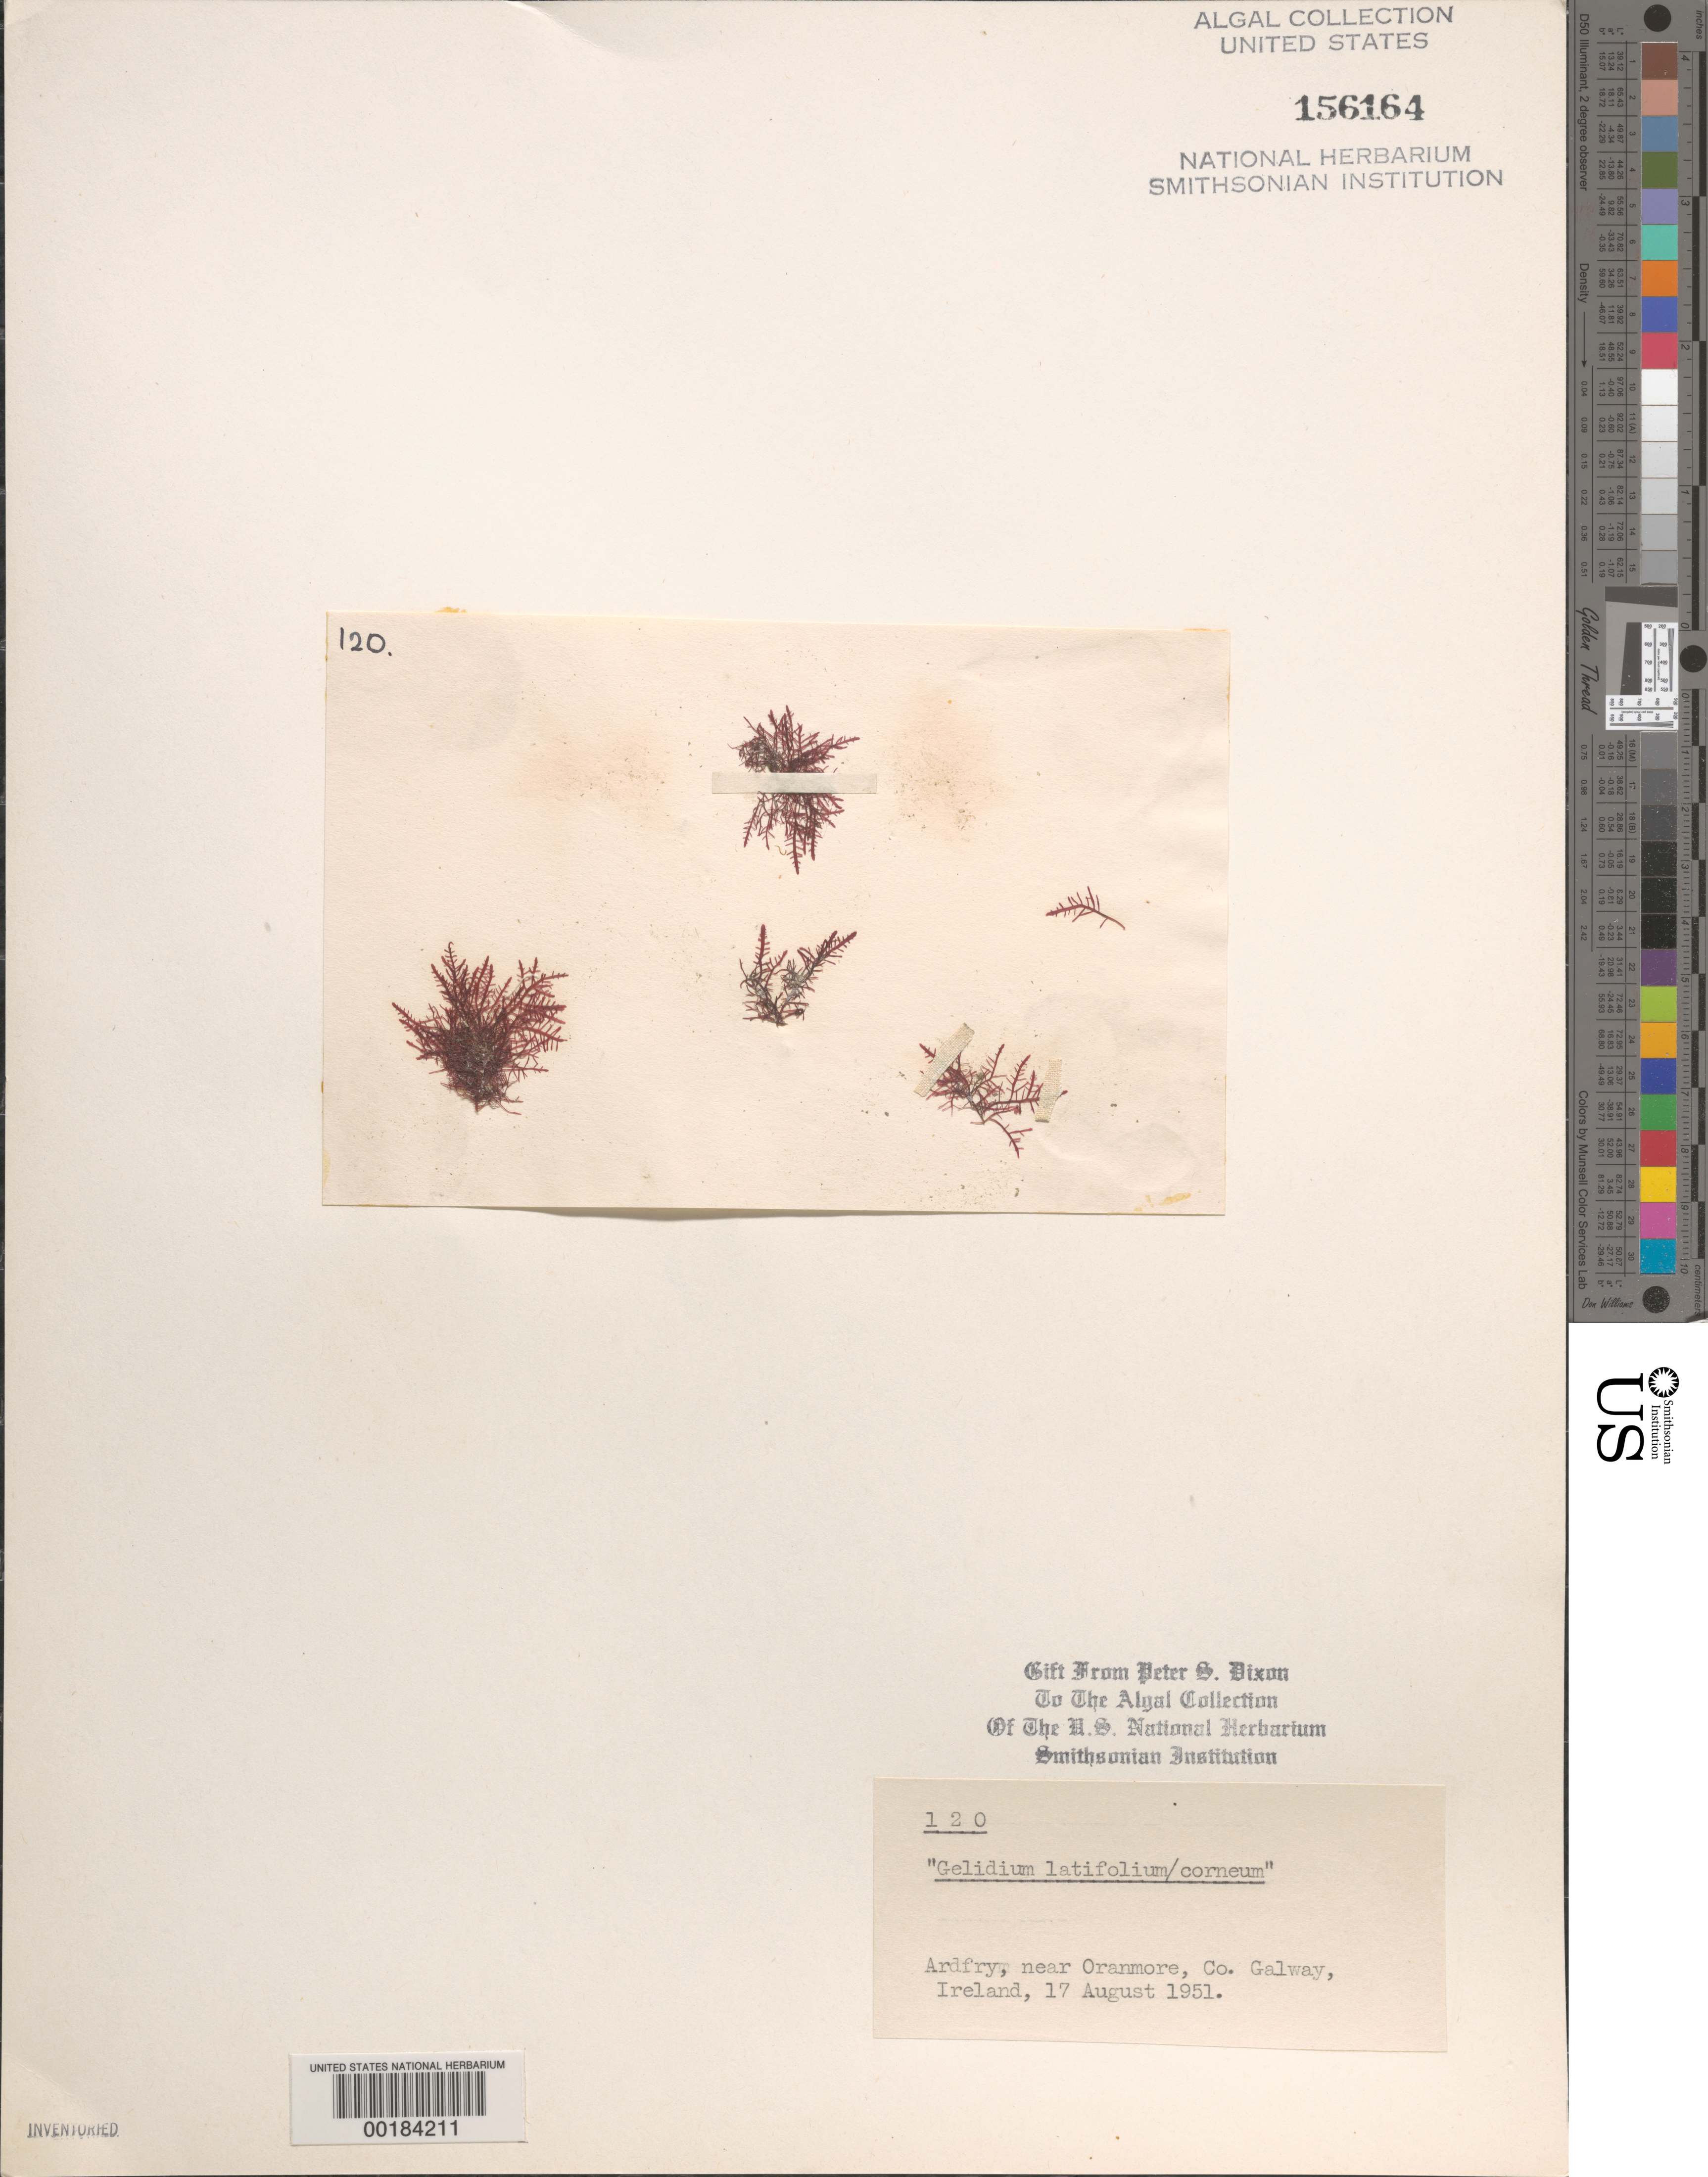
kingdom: Plantae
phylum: Rhodophyta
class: Florideophyceae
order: Gelidiales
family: Gelidiaceae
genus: Gelidium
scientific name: Gelidium spinosum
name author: (S.G. Gmel.) P.C. Silva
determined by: Algae name updating Project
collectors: P. S. Dixon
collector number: PSD 120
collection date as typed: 17 Aug 1951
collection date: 1951-08-17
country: Ireland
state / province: Connaught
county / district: Galway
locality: Ardfry near Oranmore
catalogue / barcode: US 156164